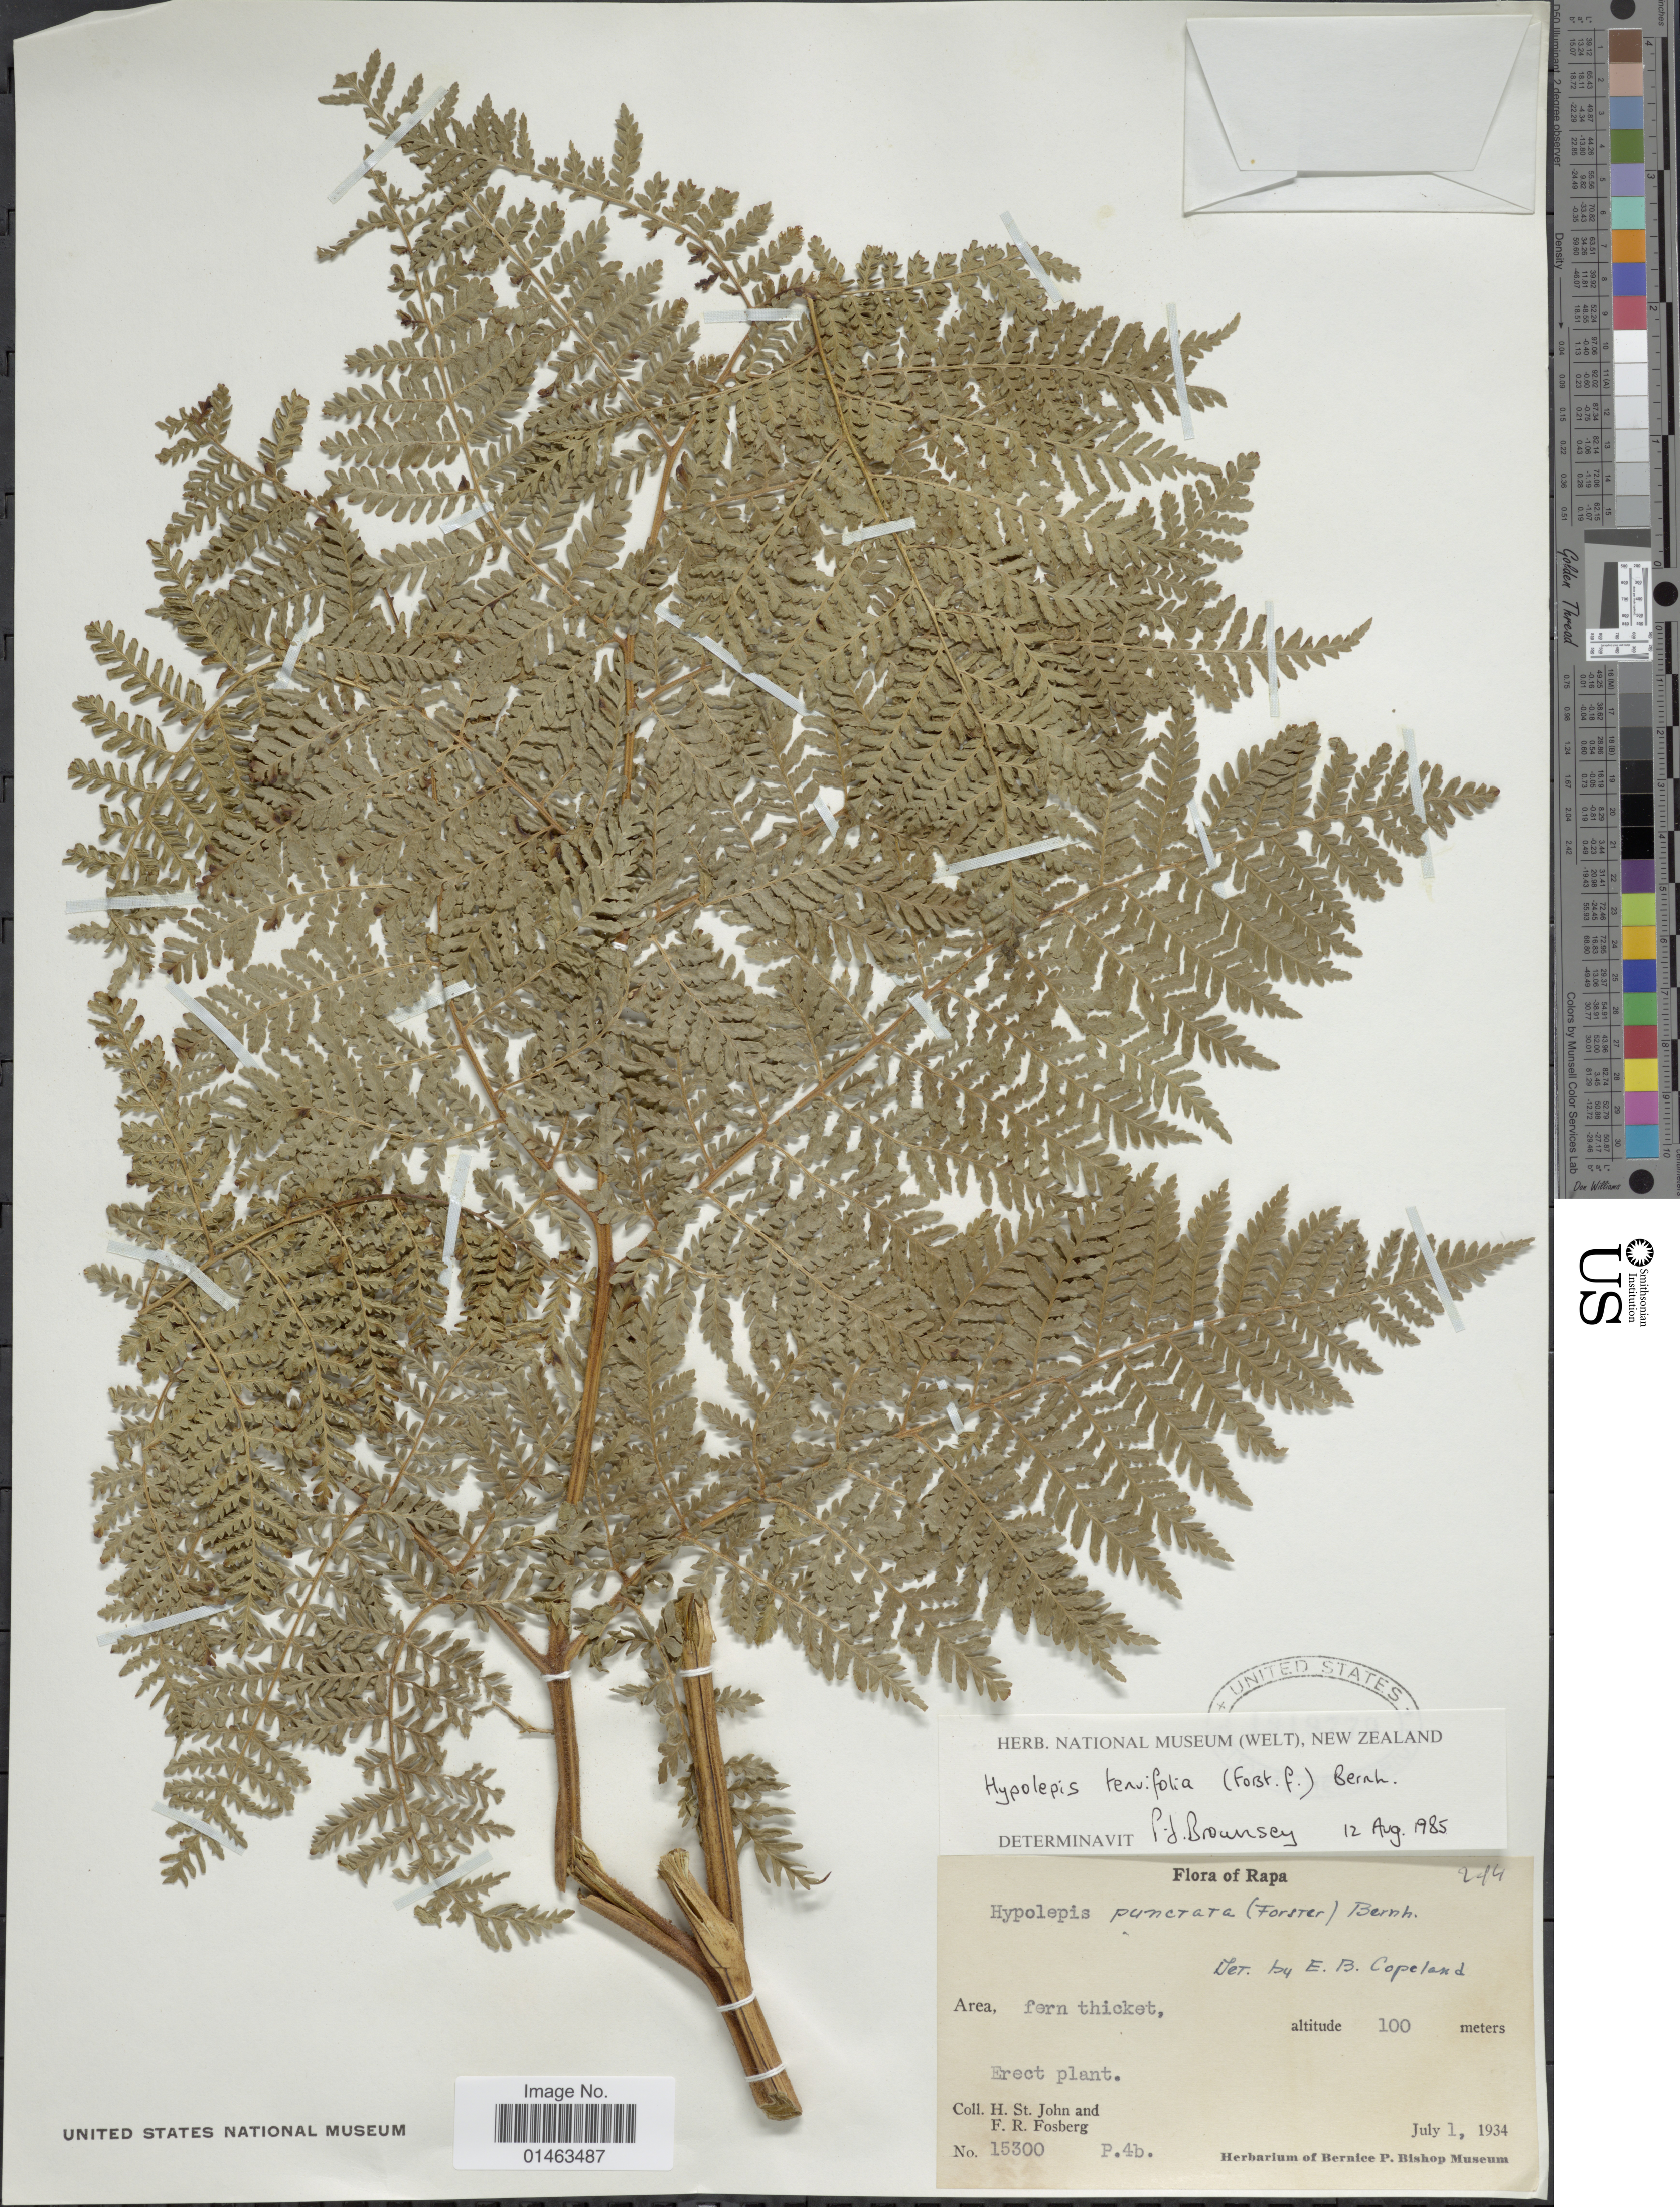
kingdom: Plantae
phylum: Tracheophyta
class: Polypodiopsida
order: Polypodiales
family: Dennstaedtiaceae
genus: Hypolepis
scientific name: Hypolepis tenuifolia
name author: (G. Forst.) Bernh.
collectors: H. St. John & F. R. Fosberg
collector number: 15300 P4b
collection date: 1934-07-01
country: French Polynesia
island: Rapa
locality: Rapa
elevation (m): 100